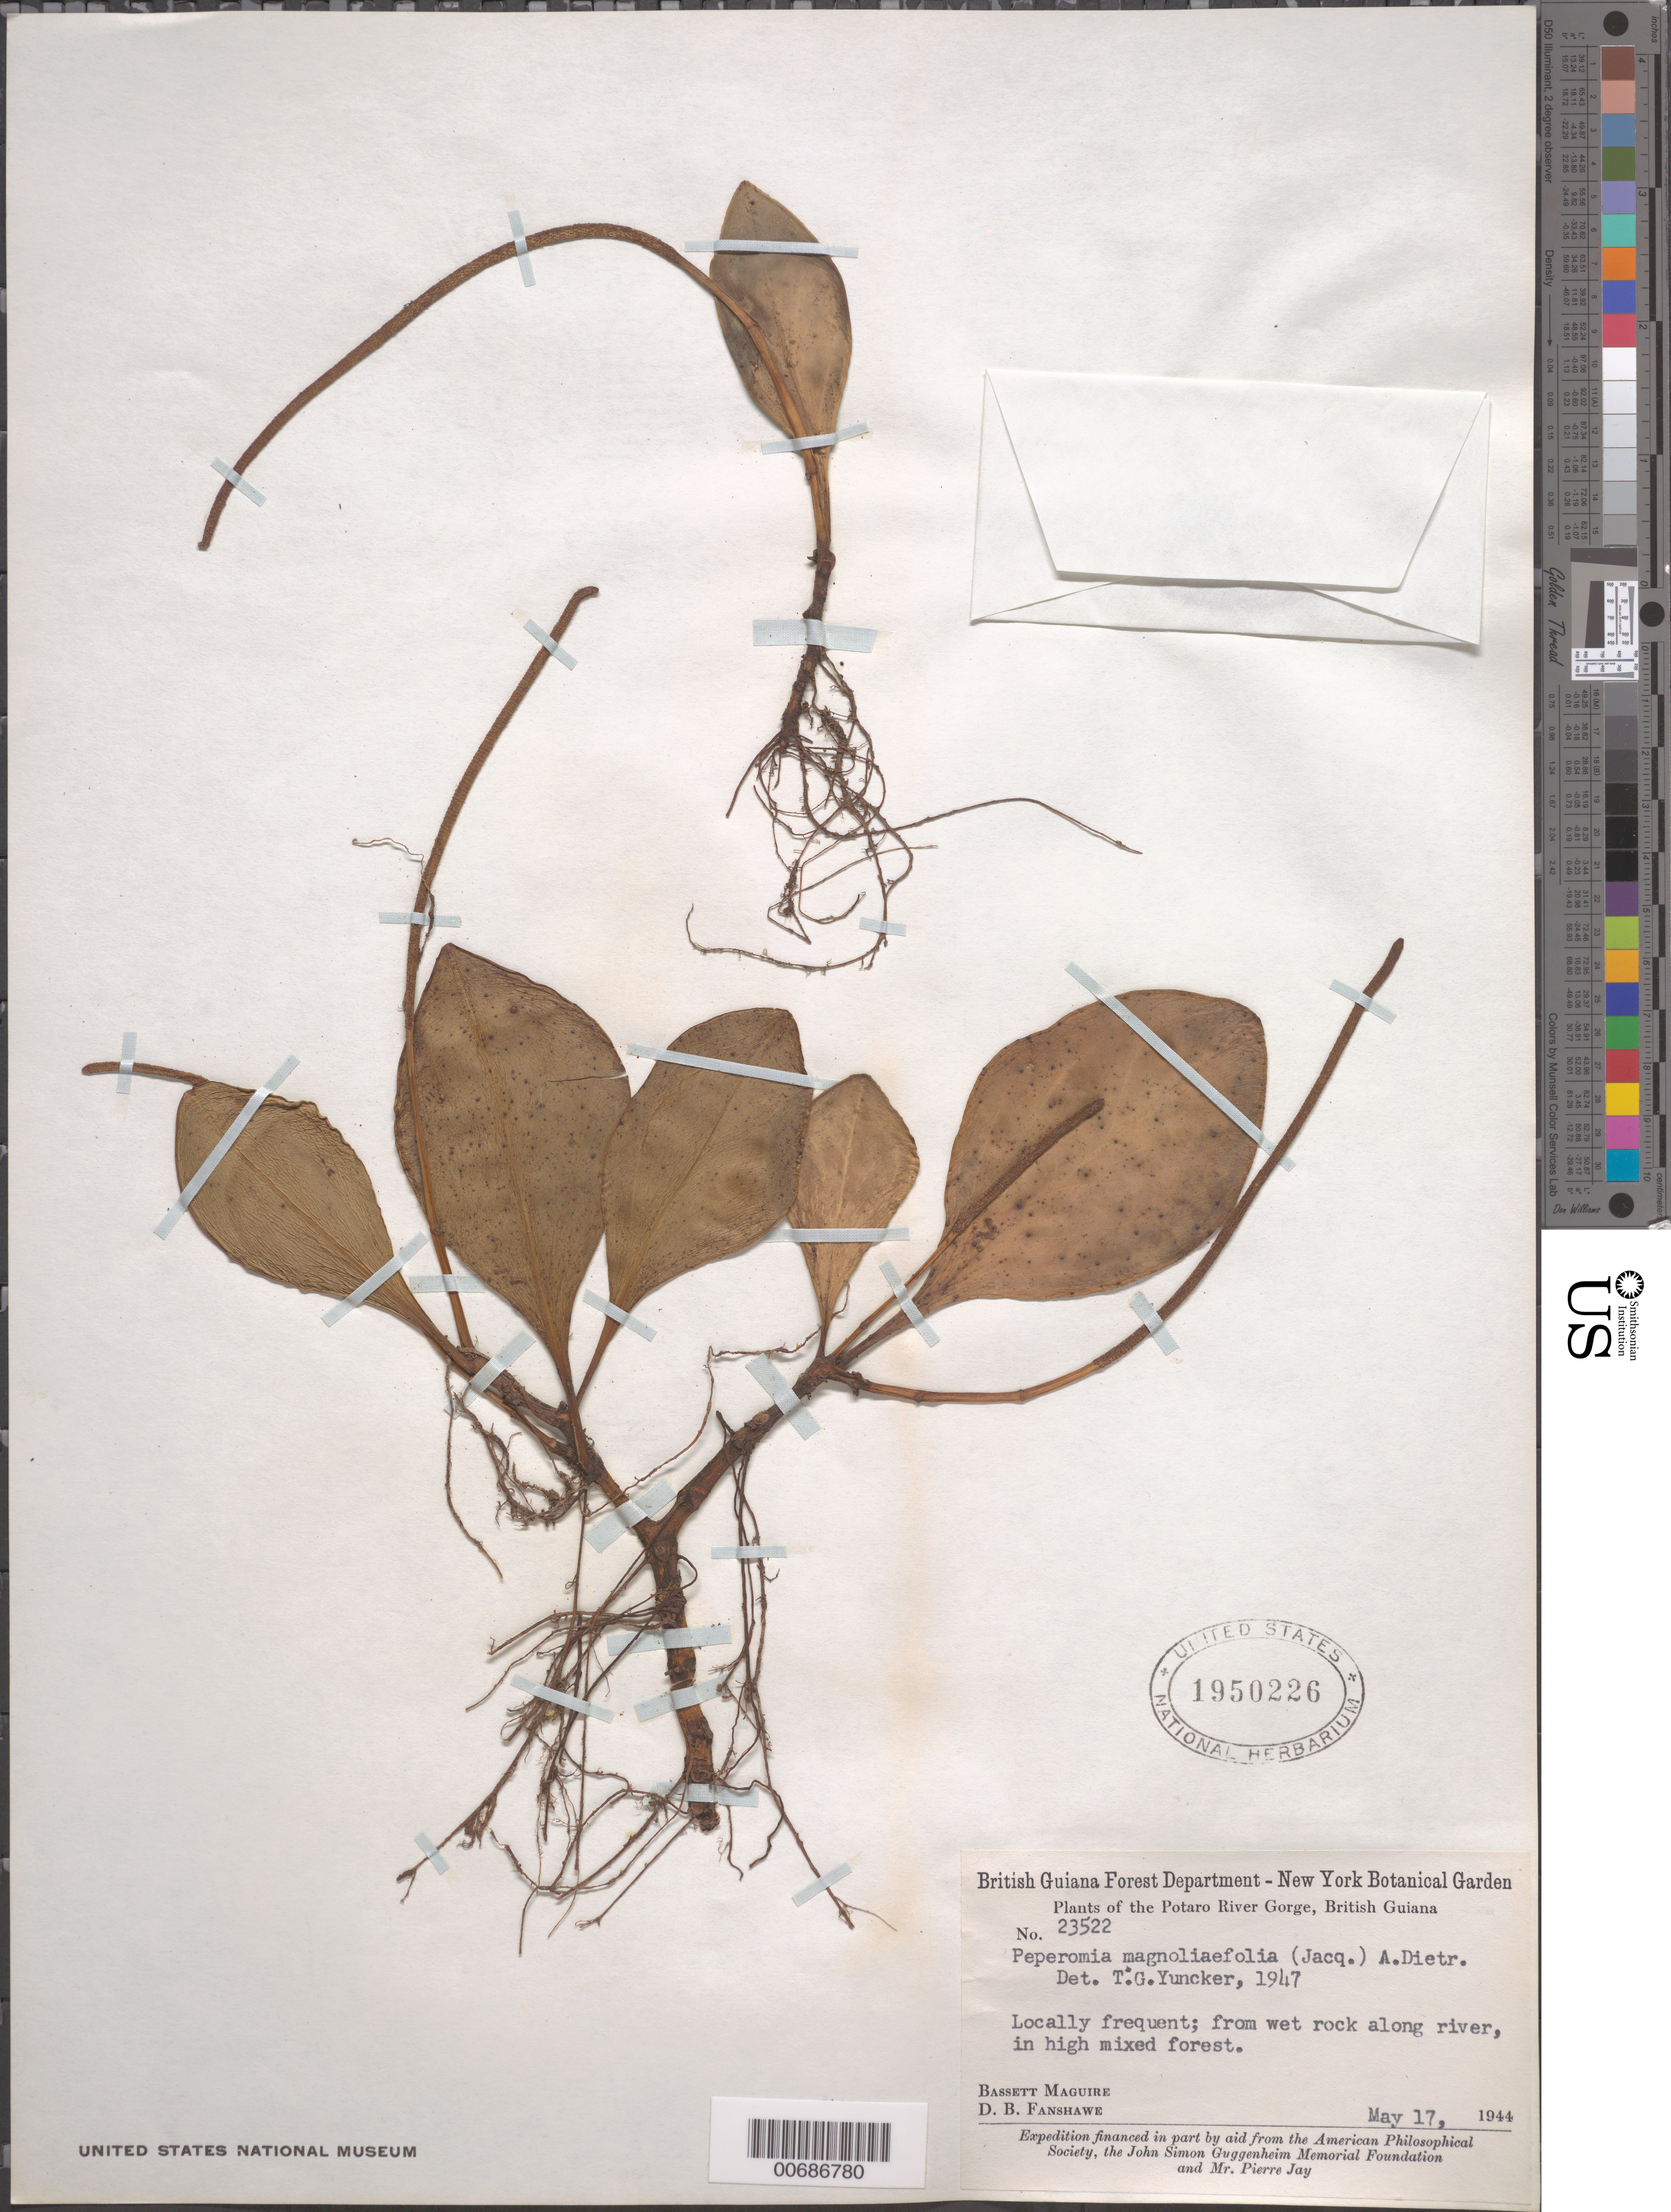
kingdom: Plantae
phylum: Tracheophyta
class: Magnoliopsida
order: Piperales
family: Piperaceae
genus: Peperomia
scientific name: Peperomia magnoliifolia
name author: (Jacq.) A. Dietr.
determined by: Yuncker, T. G.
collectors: B. Maguire & D. B. Fanshawe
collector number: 23522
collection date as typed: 17-May-44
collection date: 1944-05-17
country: Guyana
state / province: Potaro-Siparuni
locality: Tukeit to Kaieteur Plateau trail, Potaro River Gorge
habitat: Rock along river, in high mixed forest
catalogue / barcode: US 1950226